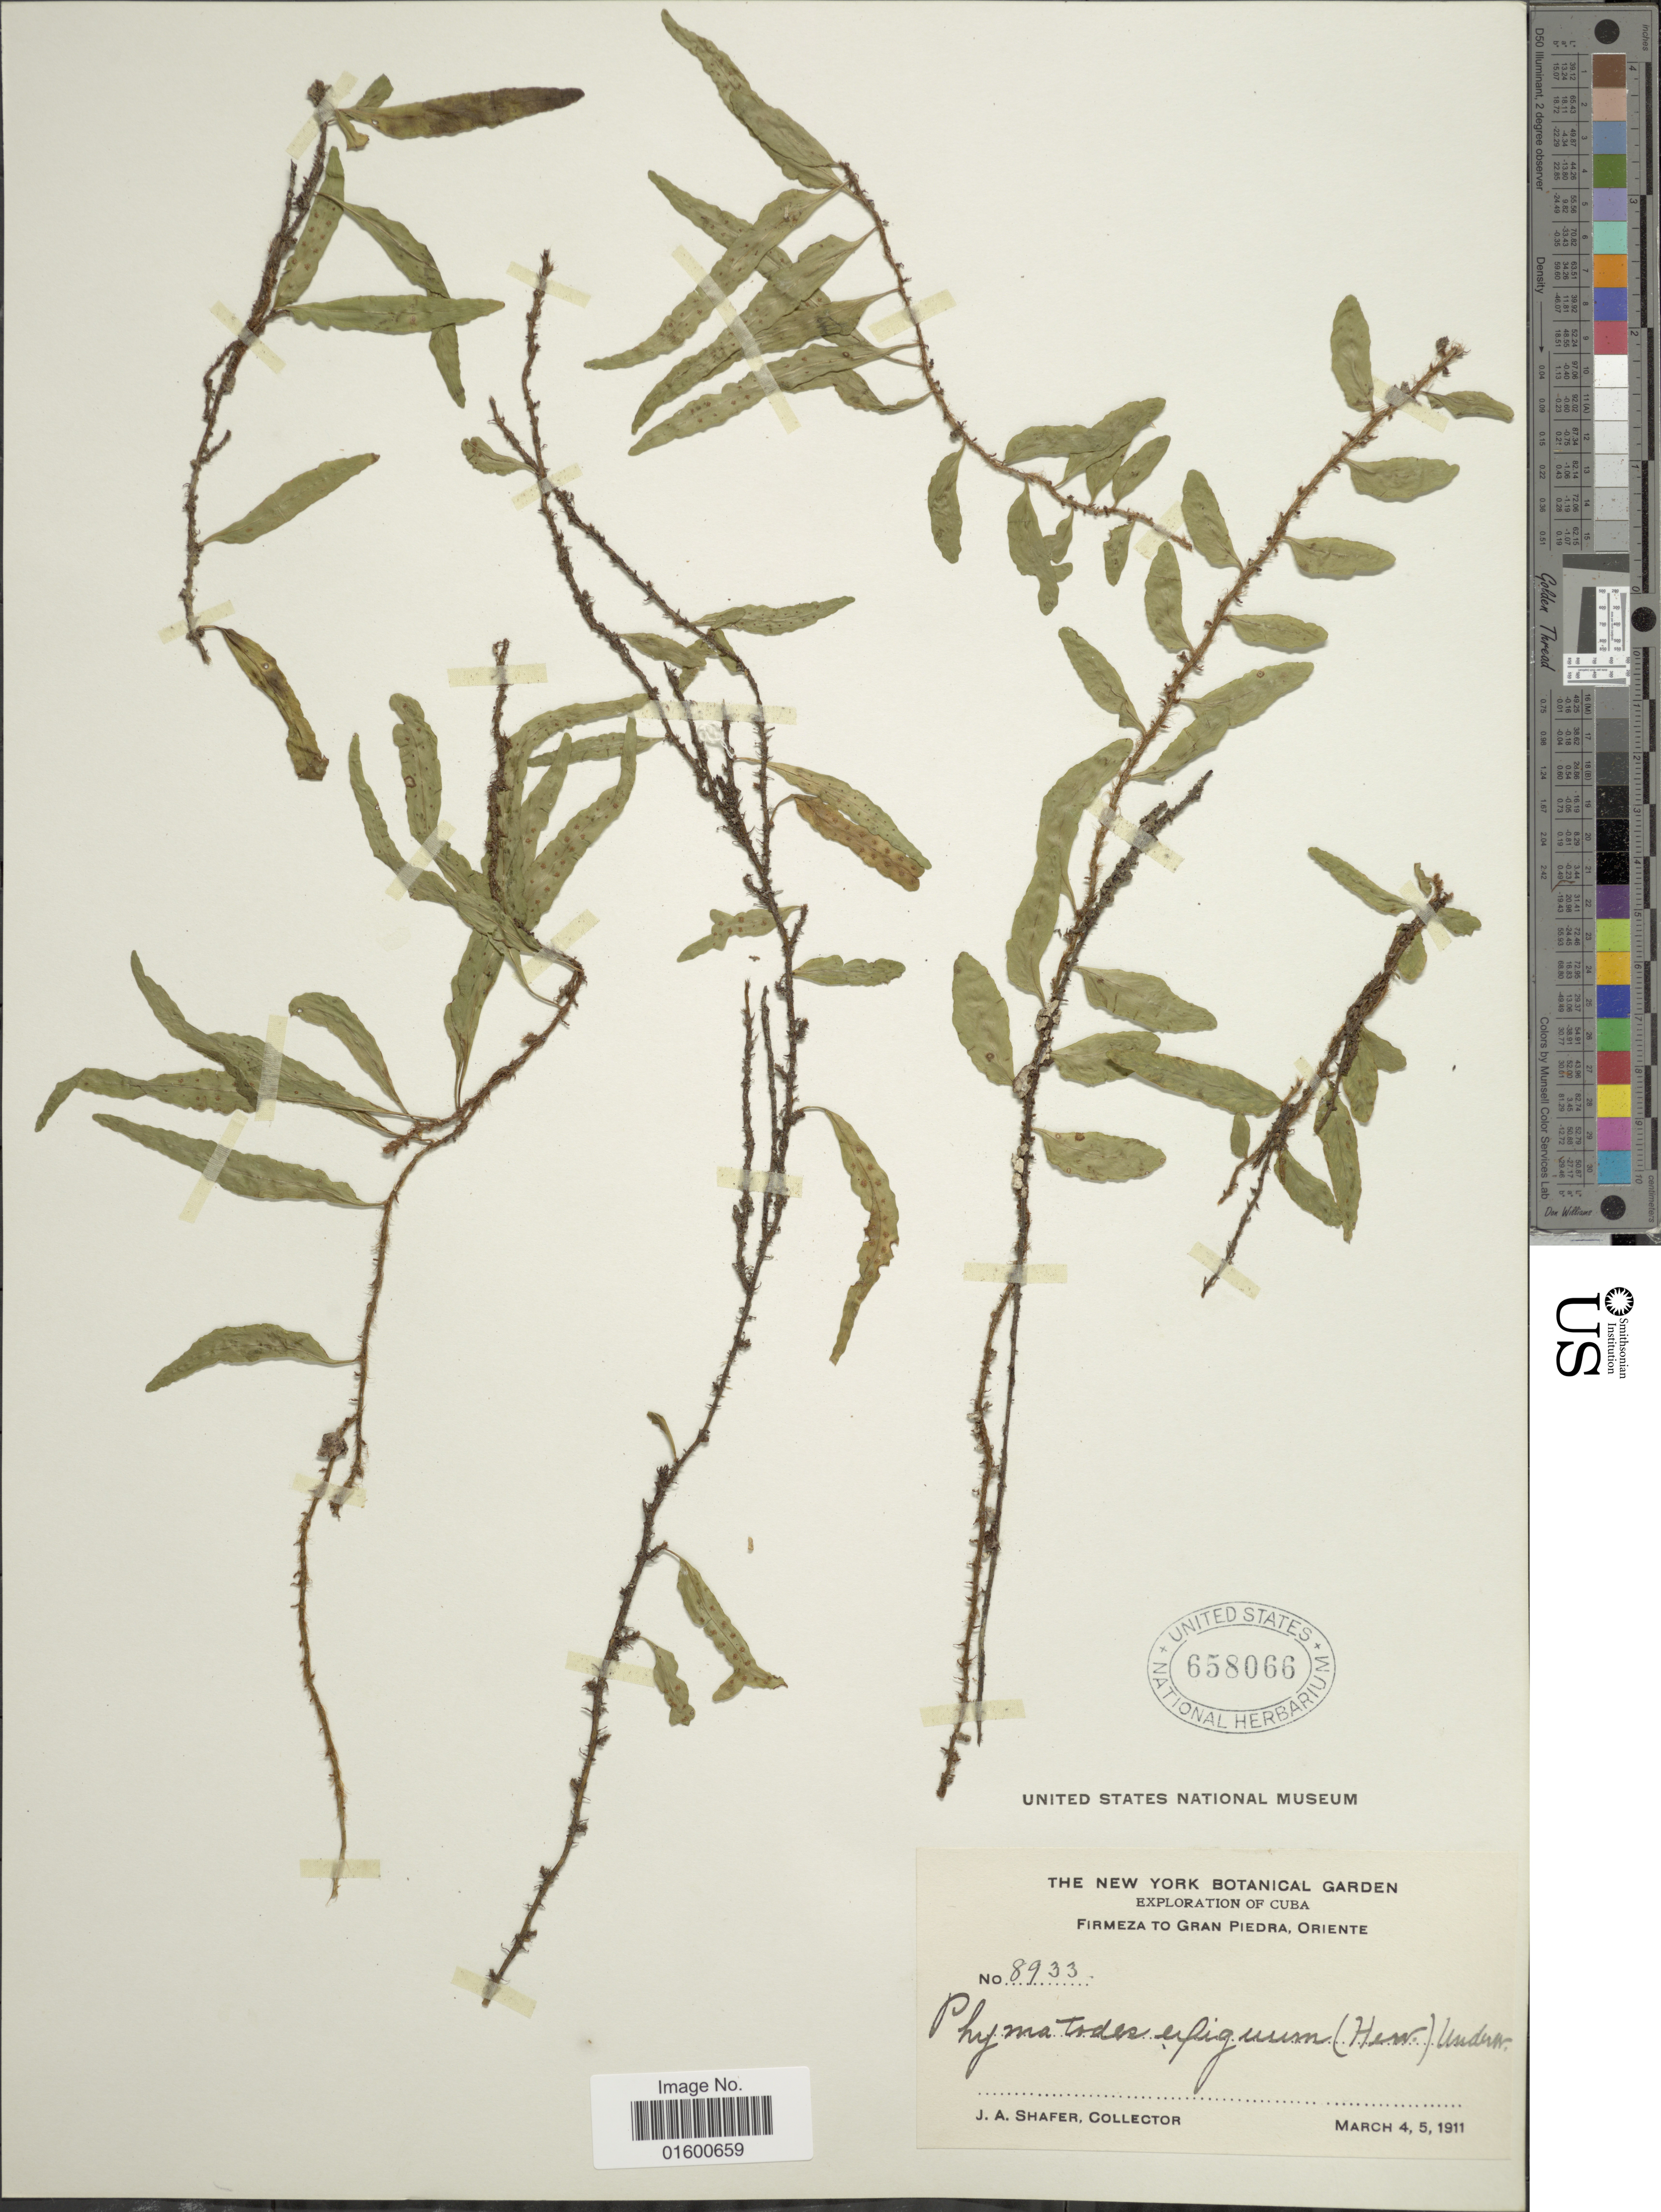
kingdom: Plantae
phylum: Tracheophyta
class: Polypodiopsida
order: Polypodiales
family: Polypodiaceae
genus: Microgramma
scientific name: Microgramma heterophylla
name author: (L.) Wherry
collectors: J. A. Shafer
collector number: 8933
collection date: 1911-03-04/1911-03-05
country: Cuba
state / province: Oriente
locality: Firmeza to Garn Piedra, Oriente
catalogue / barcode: US 658066